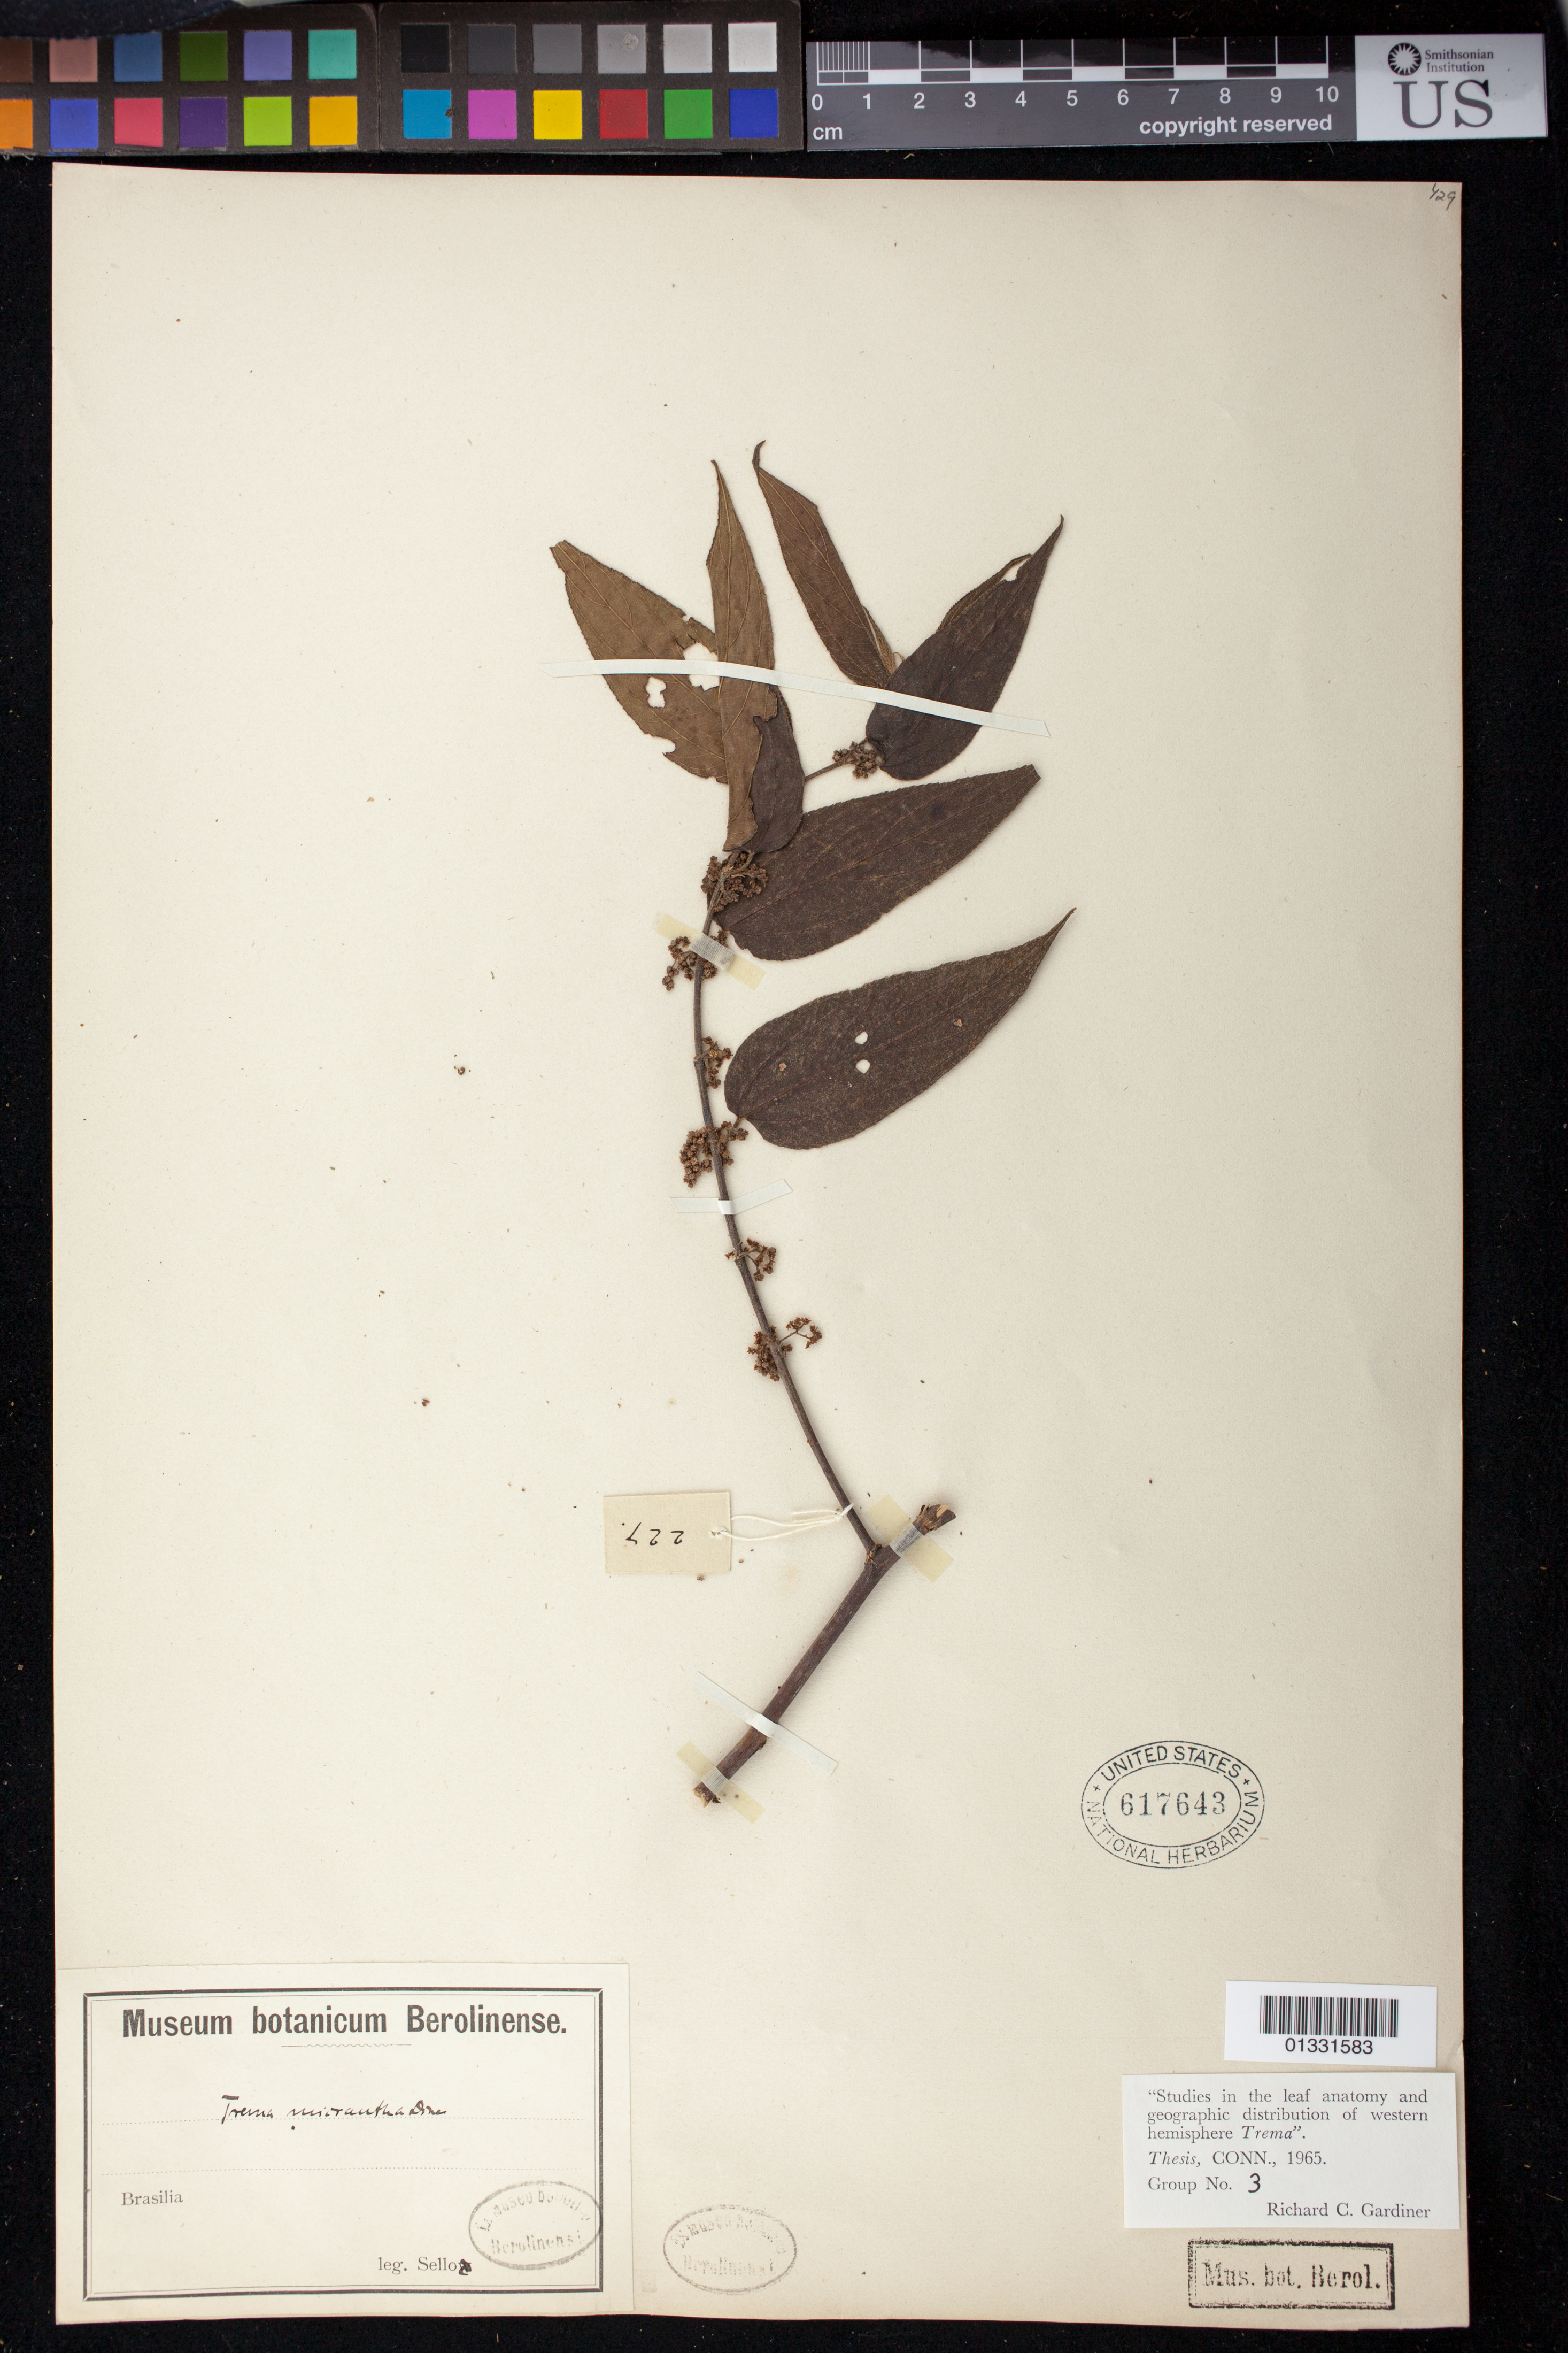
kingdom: Plantae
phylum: Tracheophyta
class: Magnoliopsida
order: Rosales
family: Cannabaceae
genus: Trema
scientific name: Trema micranthum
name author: (L.) Blume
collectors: Sello, --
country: Brazil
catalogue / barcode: US 617643